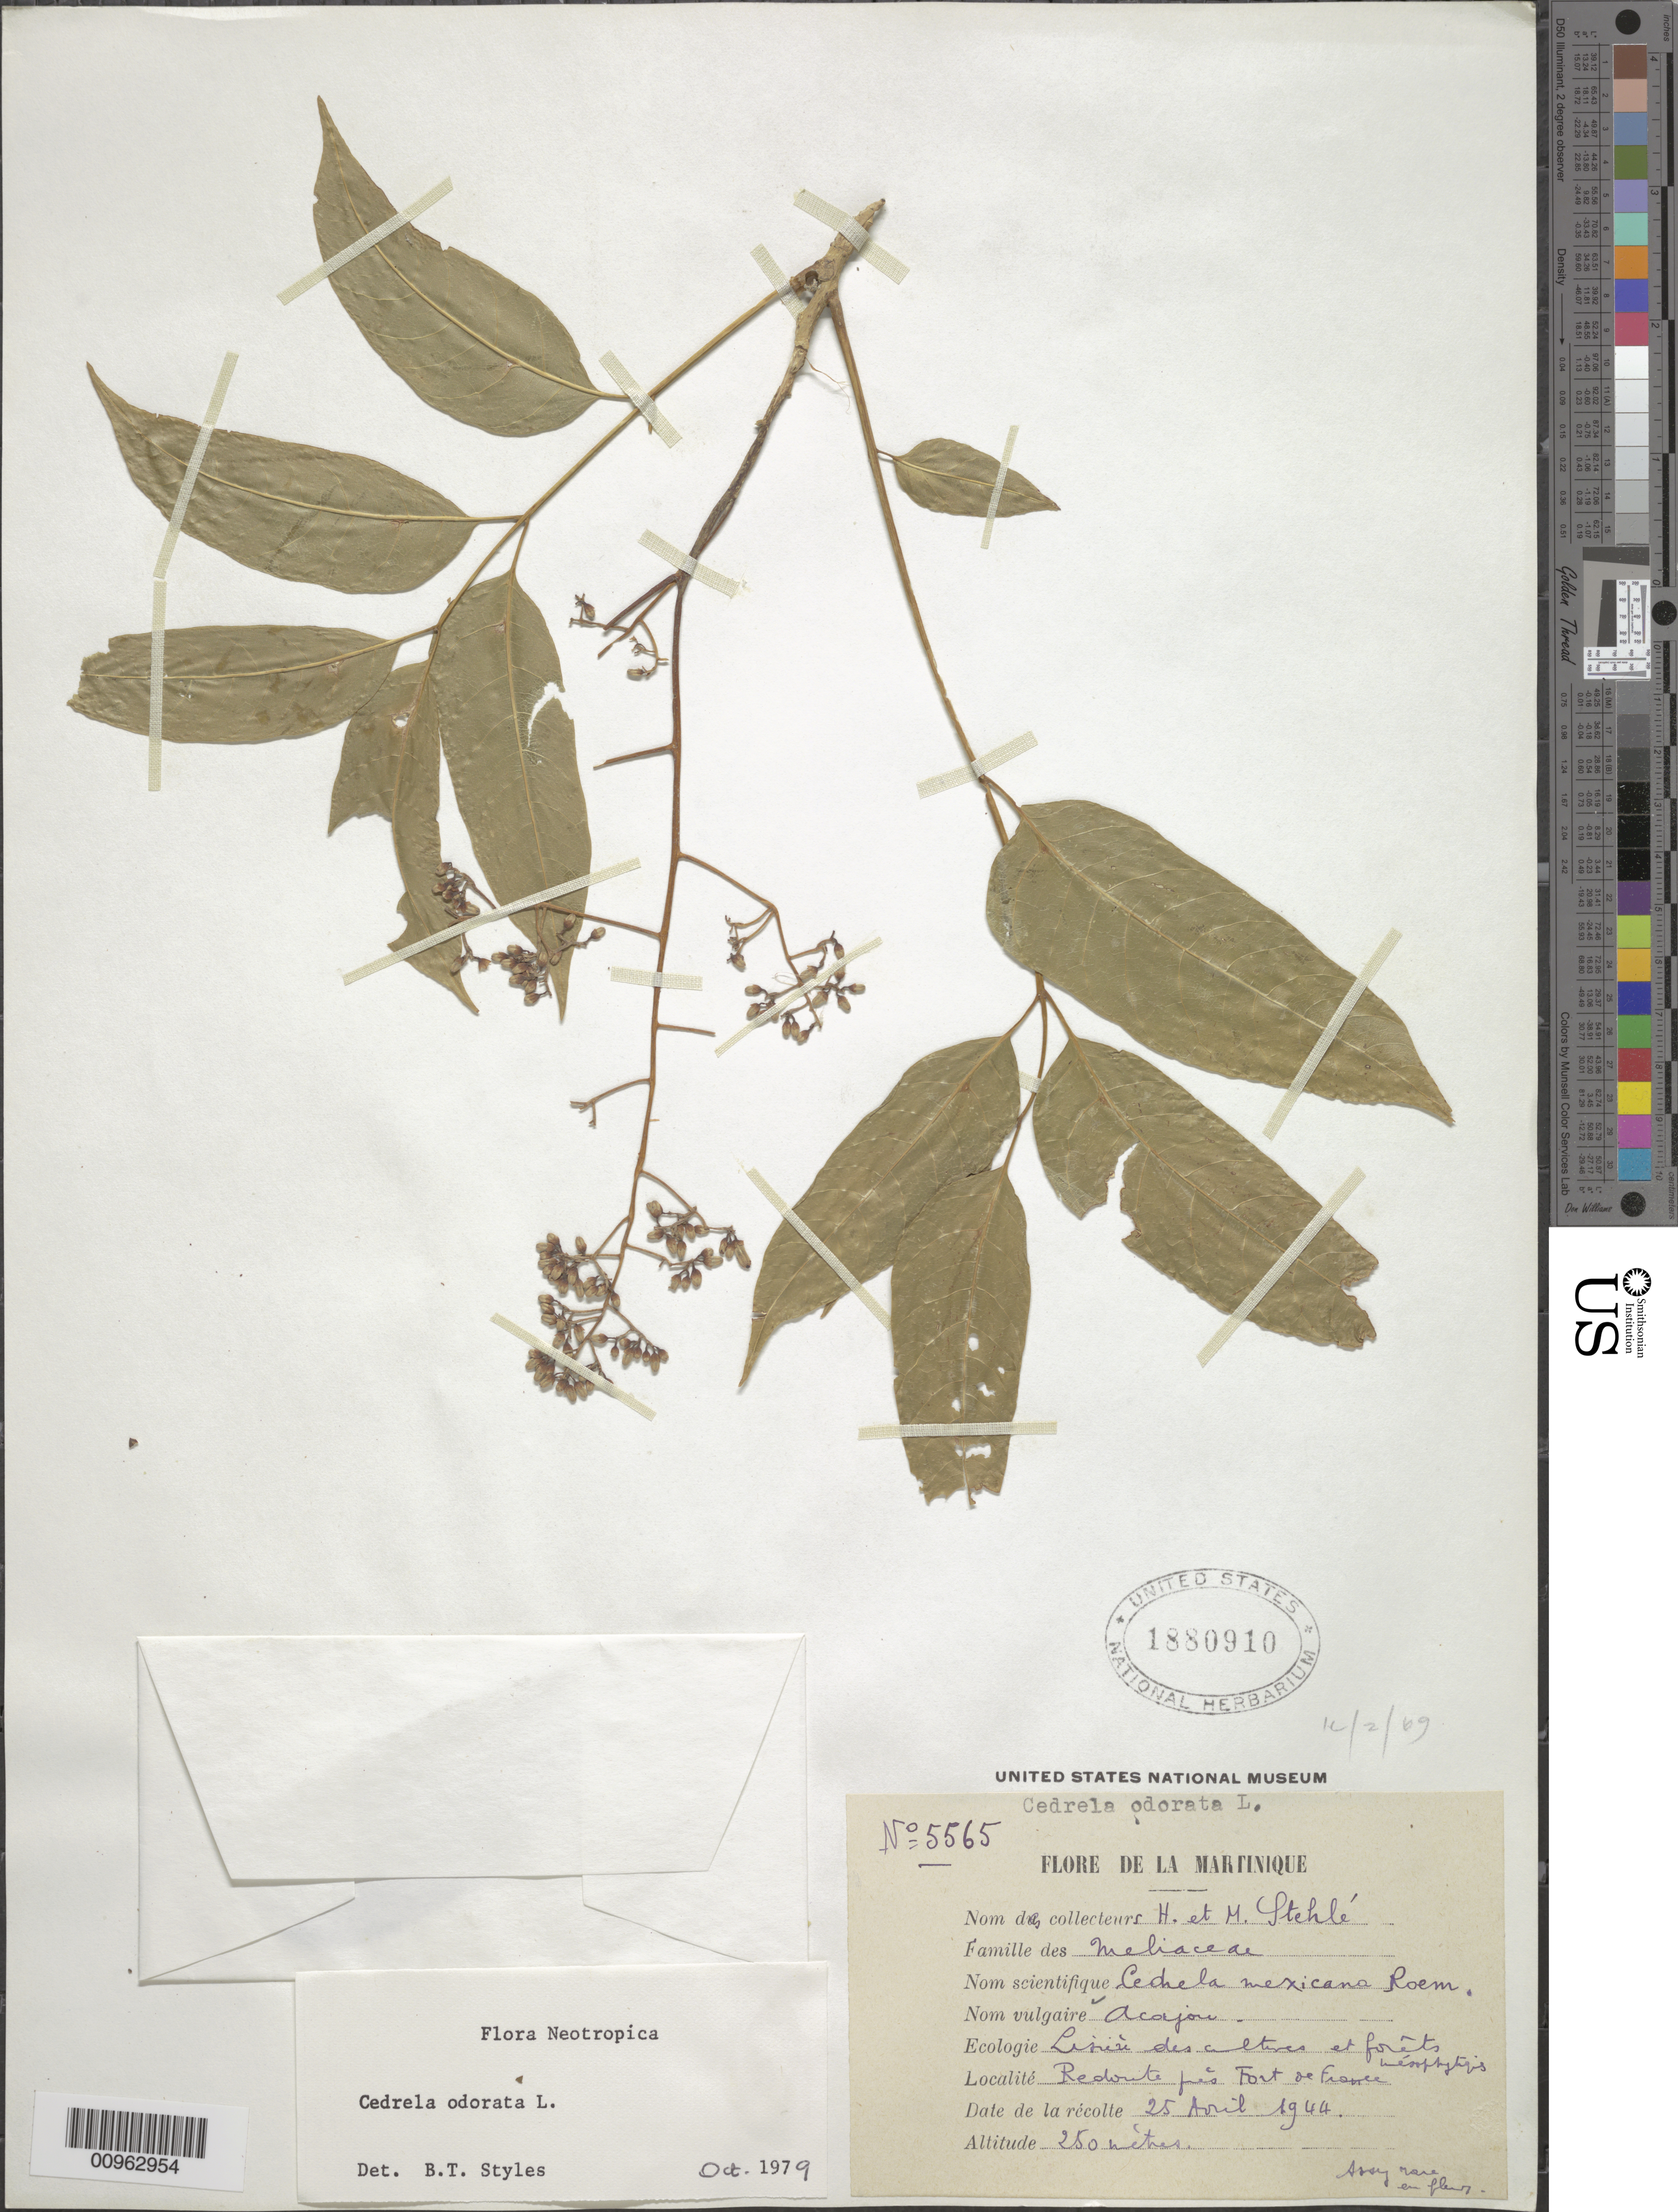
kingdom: Plantae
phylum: Tracheophyta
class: Magnoliopsida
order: Sapindales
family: Meliaceae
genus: Cedrela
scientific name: Cedrela odorata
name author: L.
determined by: Styles, B. T.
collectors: H. Stehlé & M. Stehlé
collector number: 5565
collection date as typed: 25 Apr 1944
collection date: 1944-04-25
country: Martinique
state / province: Fort-de-France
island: Martinique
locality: Redonite pres Fort de France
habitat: forêt mesophytiques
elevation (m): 250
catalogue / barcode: US 1880910